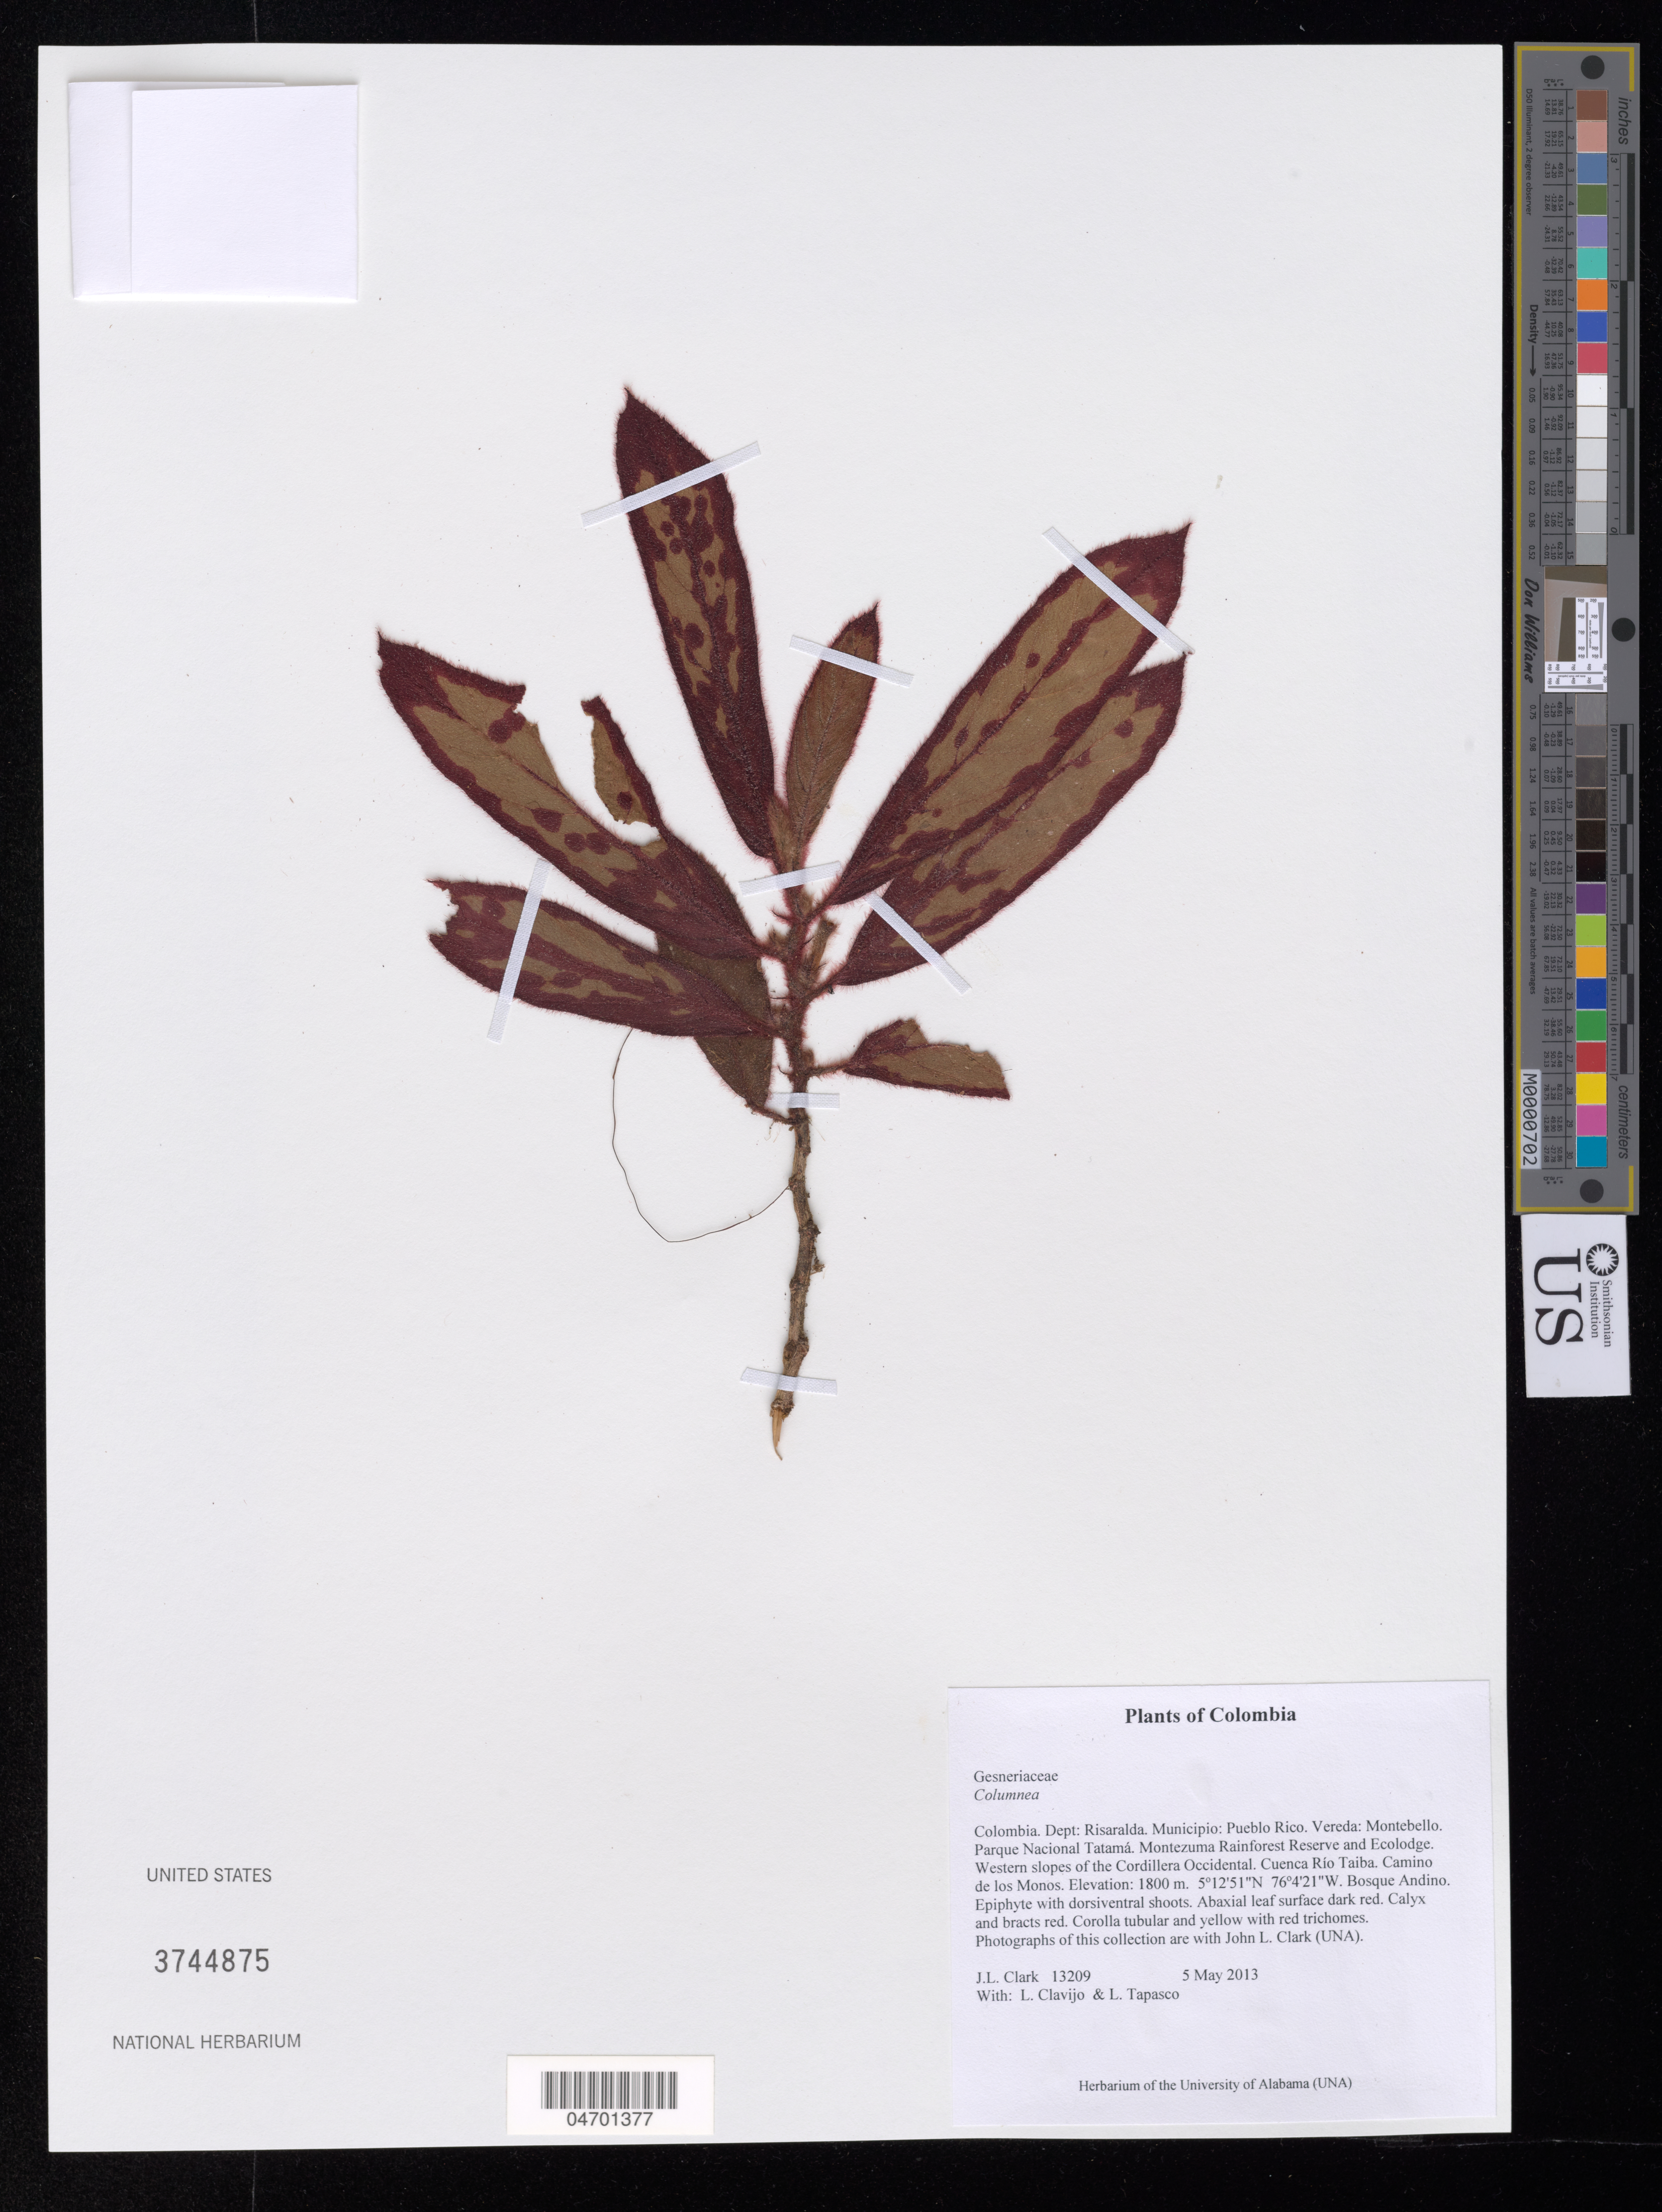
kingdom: Plantae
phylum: Tracheophyta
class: Magnoliopsida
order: Lamiales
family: Gesneriaceae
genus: Columnea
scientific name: Columnea sp.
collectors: J. L. Clark, L. Clavijo & D. Olstein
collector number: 13209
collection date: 2013-05-05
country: Colombia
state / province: Risaralda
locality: Dept: Risaralda. Municipio: Pueblo Rico. Vereda: Montebello. Parque Nacional Tatamá. Montezuma Rainforest Reserve and Ecolodge. Western slopes of the Cordillera Occidental. Cuenca Río Taiba. Camino de los Monos.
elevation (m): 1800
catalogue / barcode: US 3744875